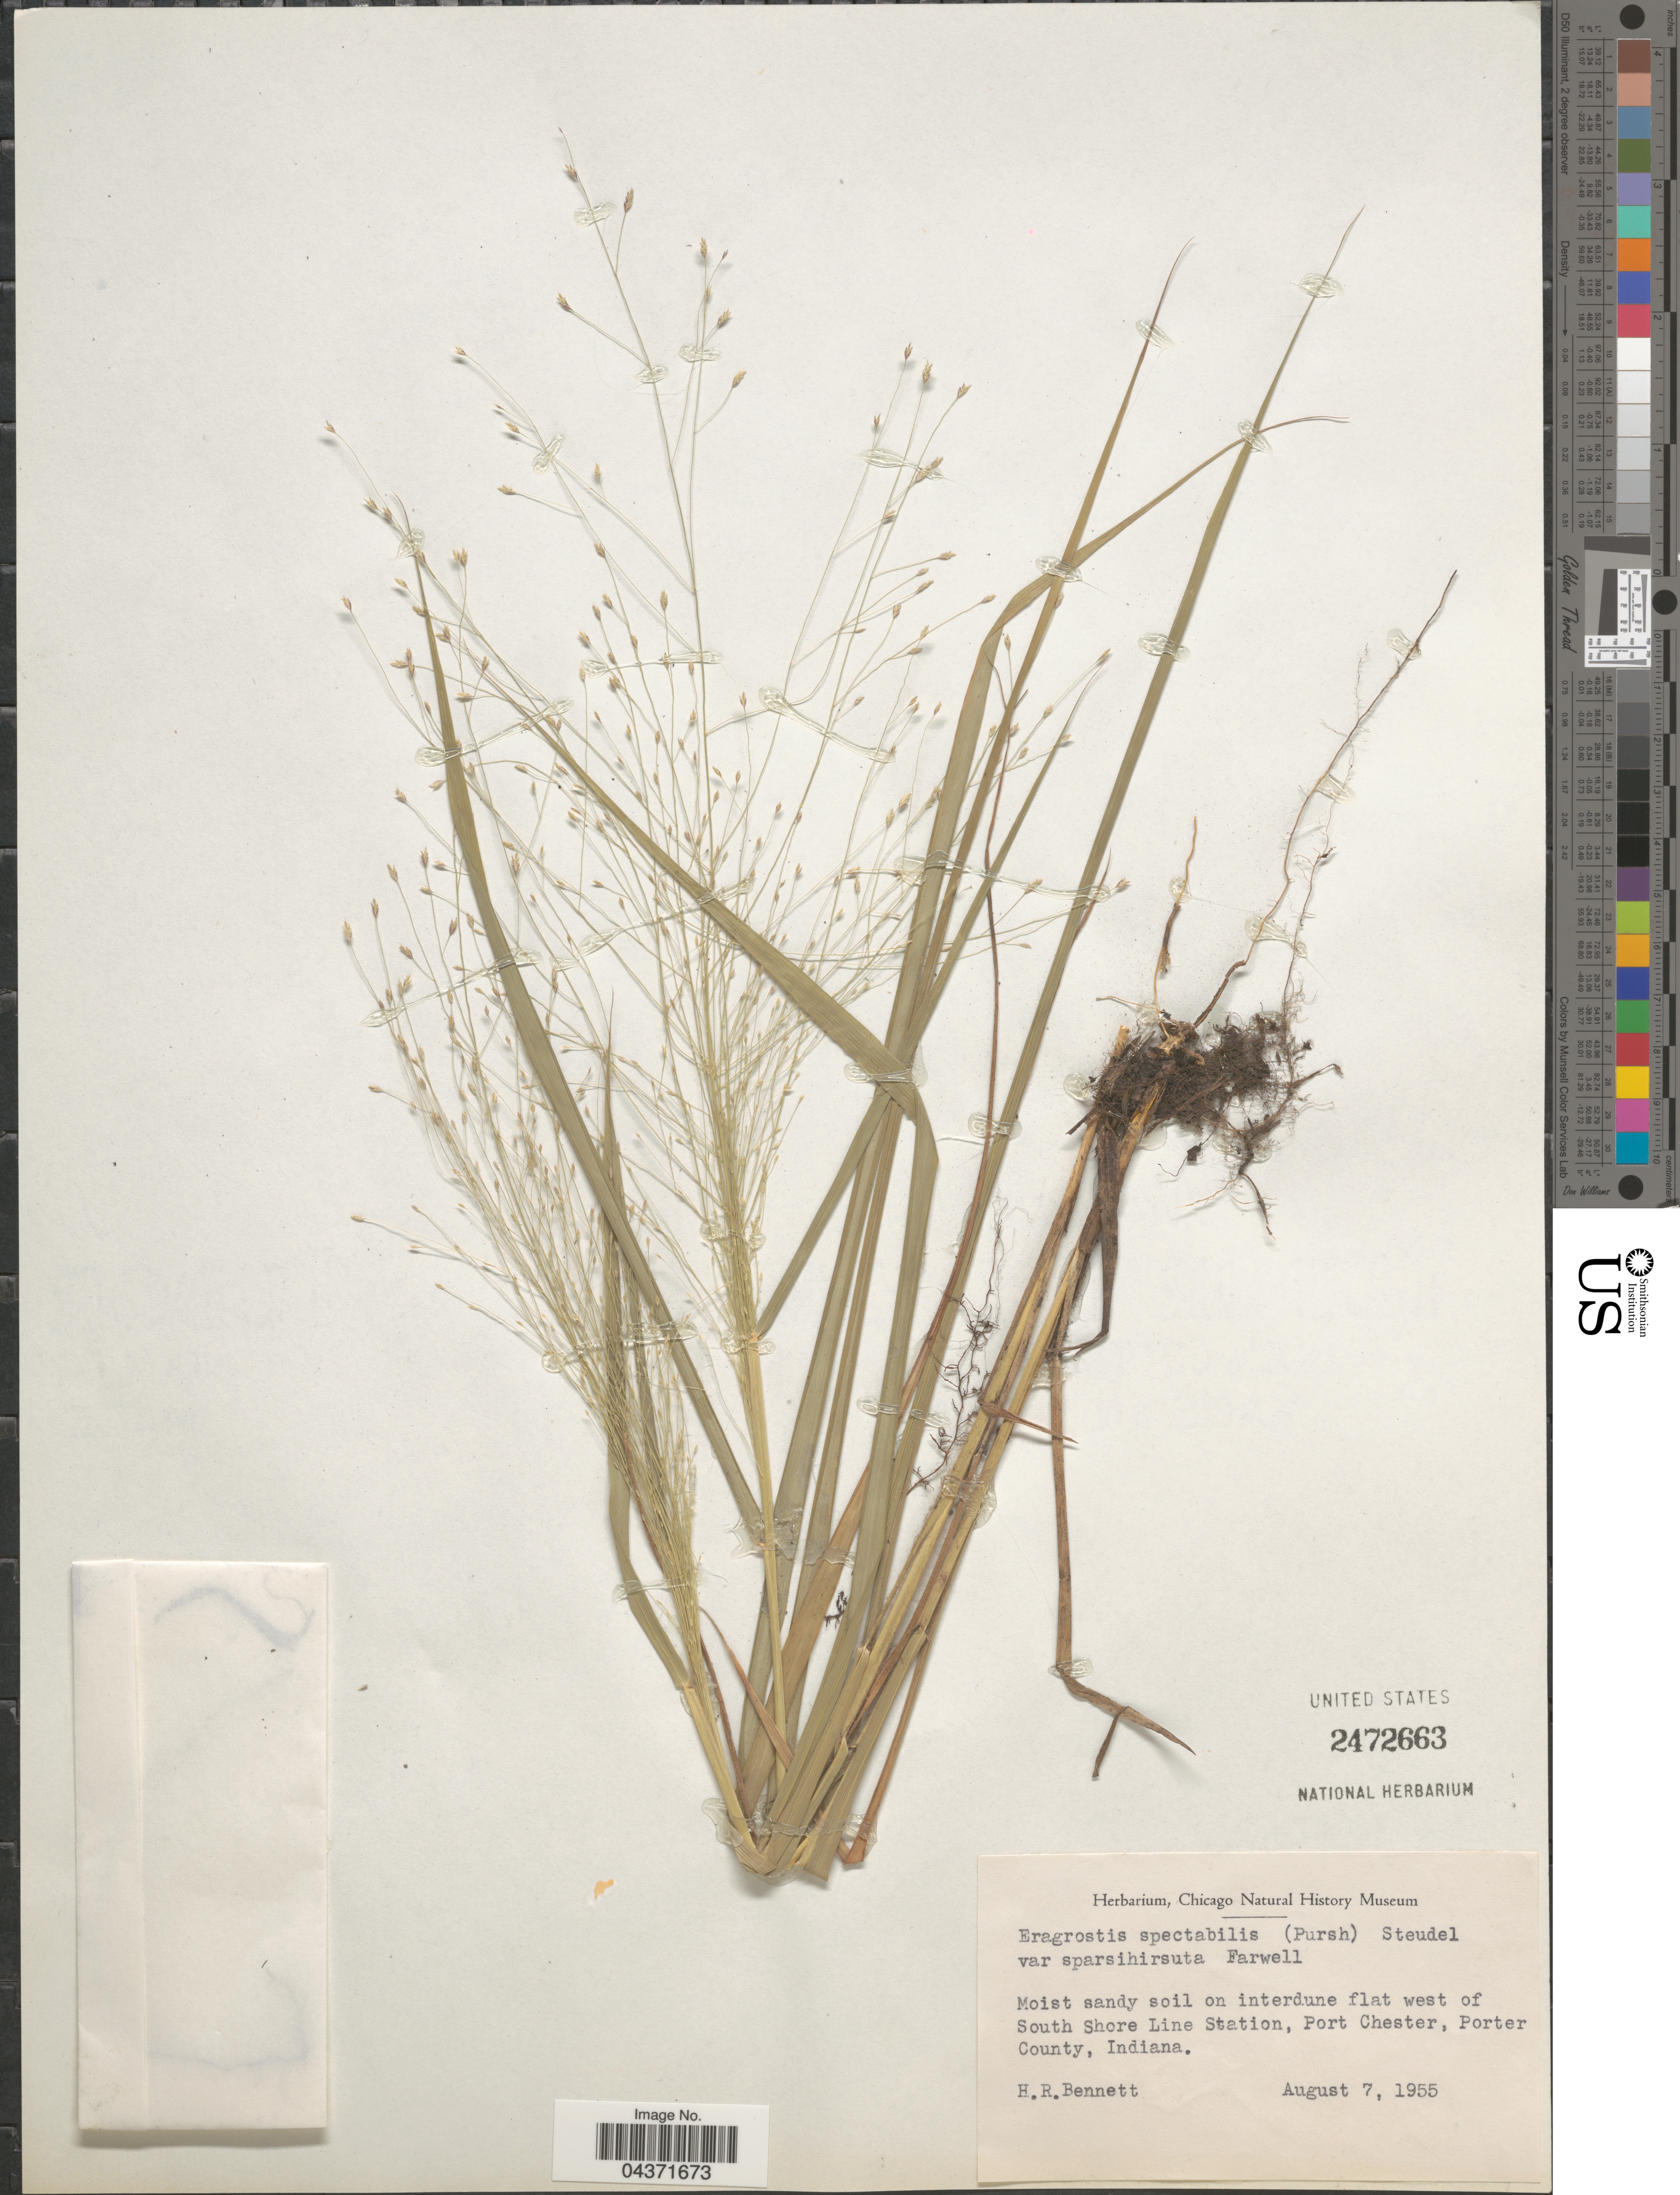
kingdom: Plantae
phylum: Tracheophyta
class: Liliopsida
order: Poales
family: Poaceae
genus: Eragrostis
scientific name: Eragrostis spectabilis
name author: (Pursh) Steud.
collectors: H. R. Bennett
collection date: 1955-08-07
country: United States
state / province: Indiana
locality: Moist sandy soil on interdune flat west of South Shore Line Station, Port Chester, Porter County.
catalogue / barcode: US 2472663